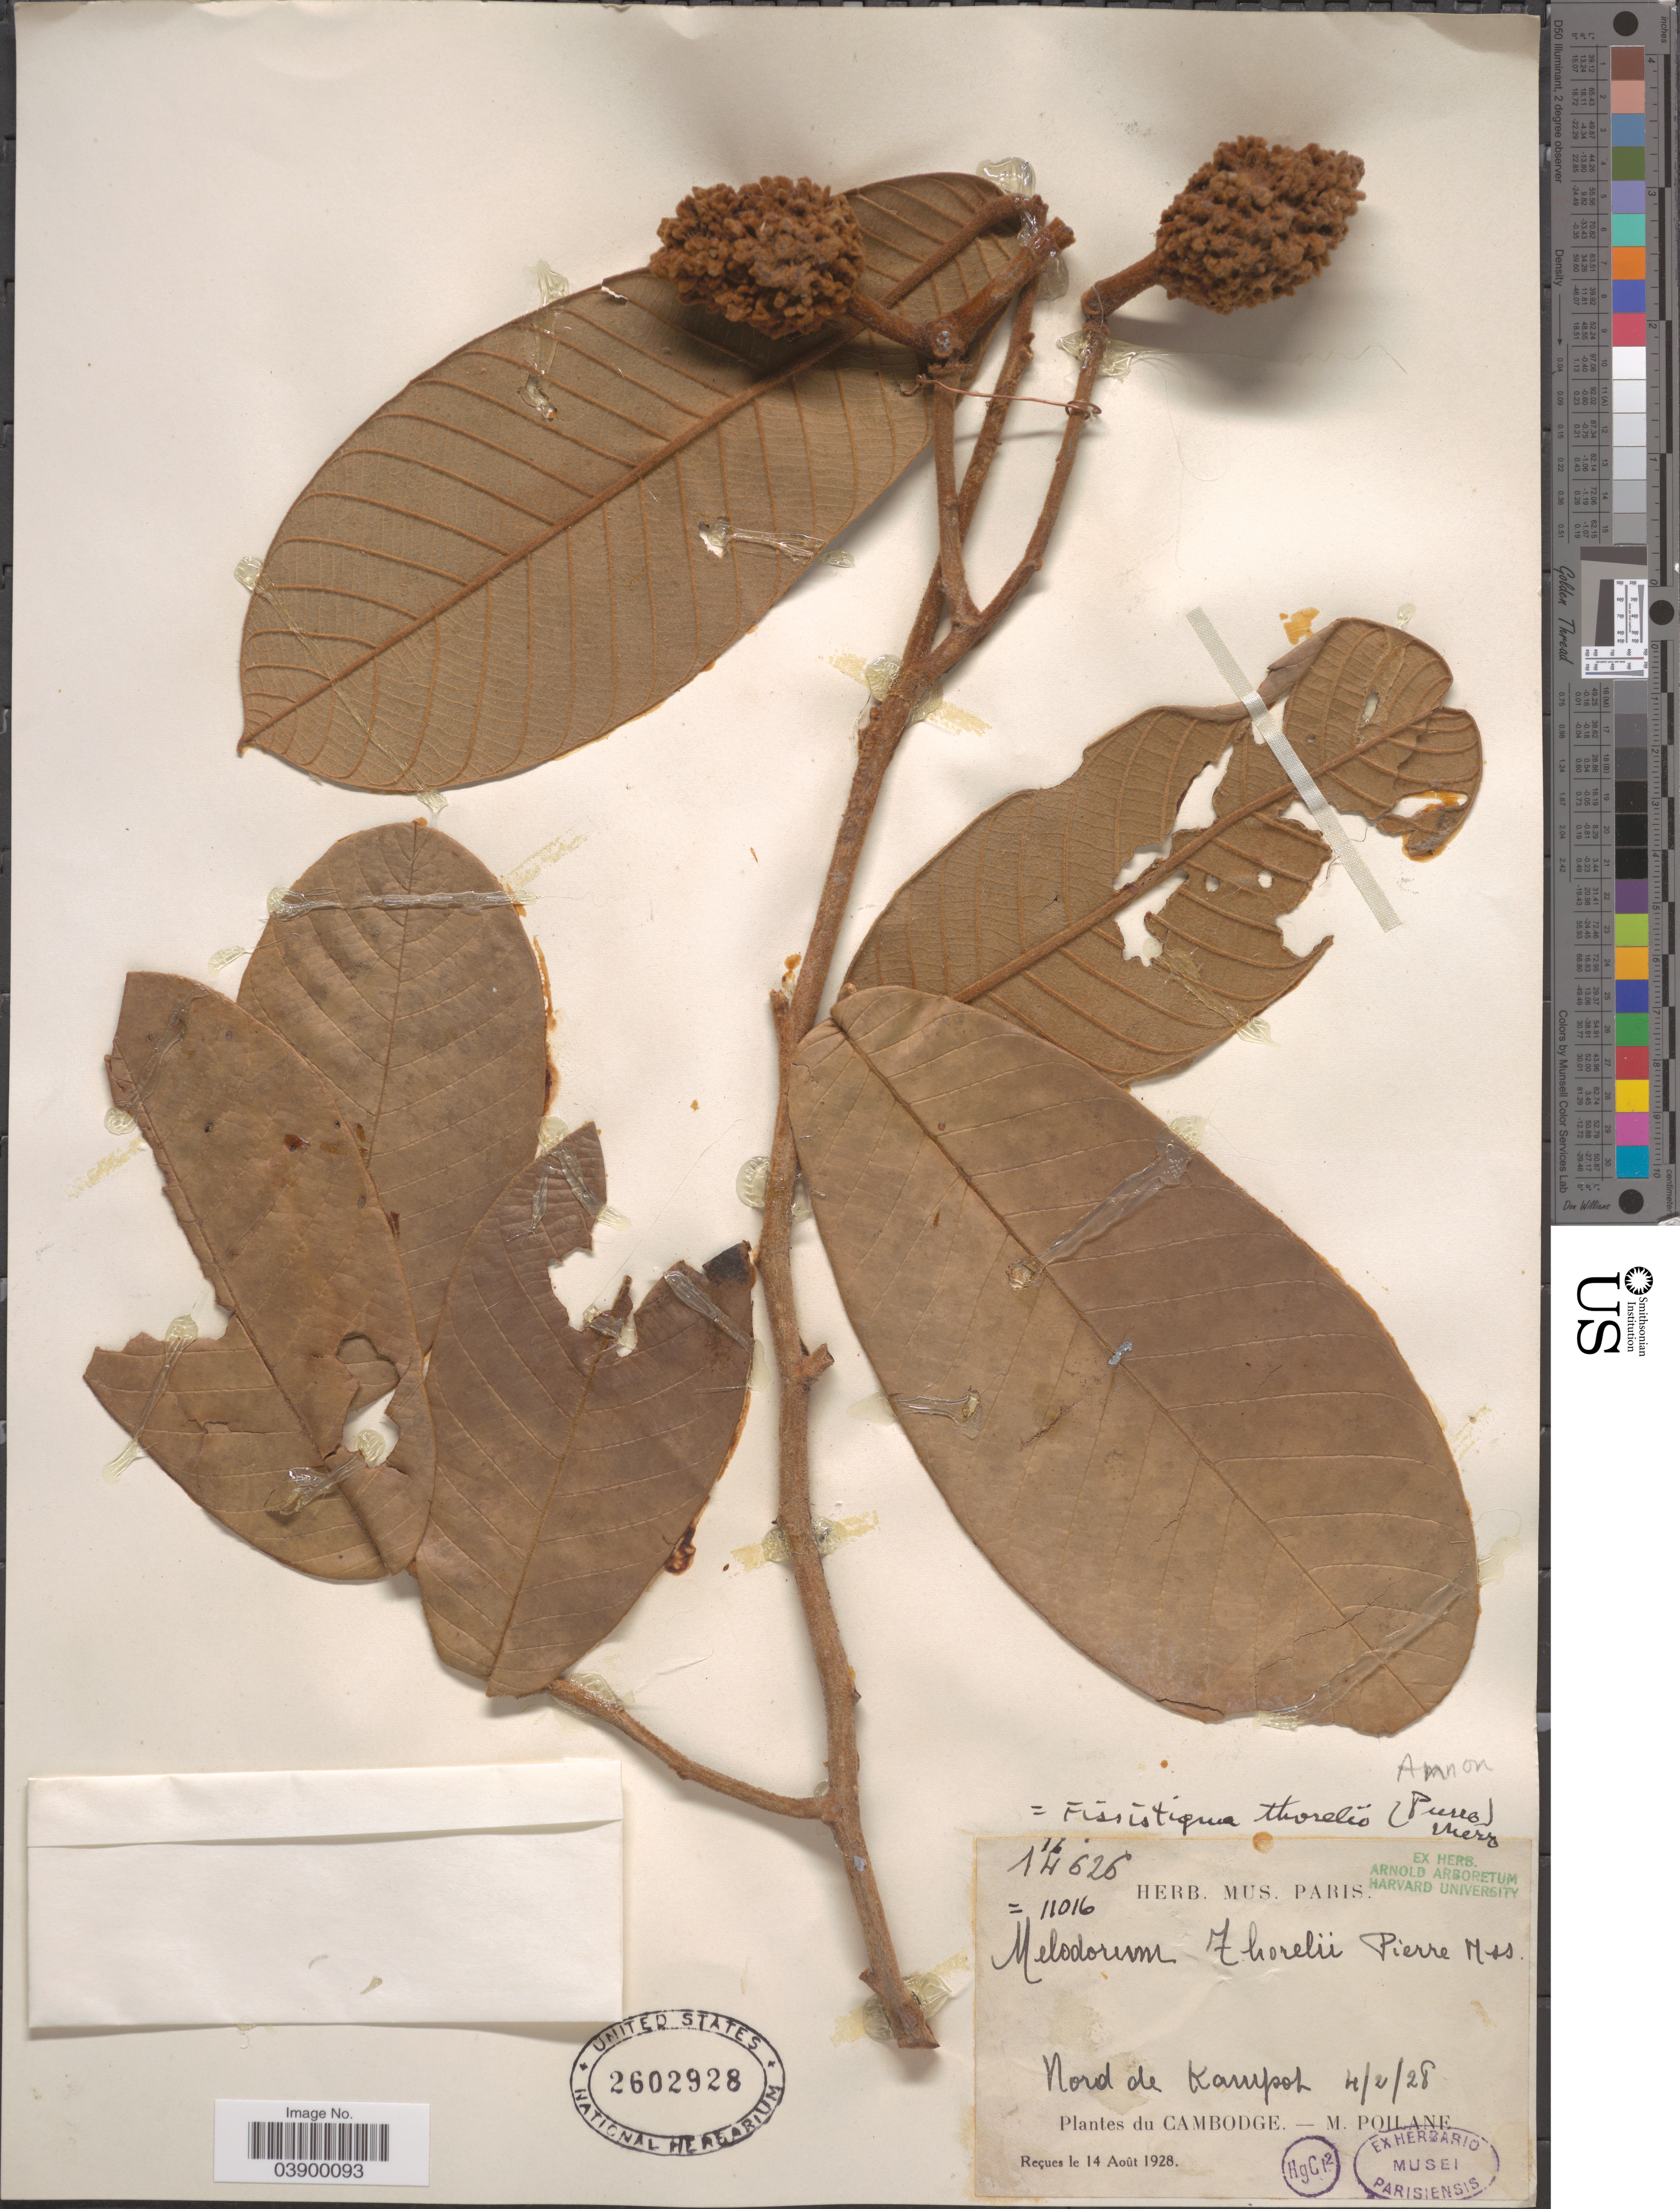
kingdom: Plantae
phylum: Tracheophyta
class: Magnoliopsida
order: Magnoliales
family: Annonaceae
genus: Fissistigma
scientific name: Fissistigma thorelii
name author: (Pierre ex Finet & Gagnep.) Merr.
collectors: M. Poilane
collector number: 14626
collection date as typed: Transcribed d/m/y: 4/2/28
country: Cambodia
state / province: Kâmpât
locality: Nord de Kampot.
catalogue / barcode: US 2602928